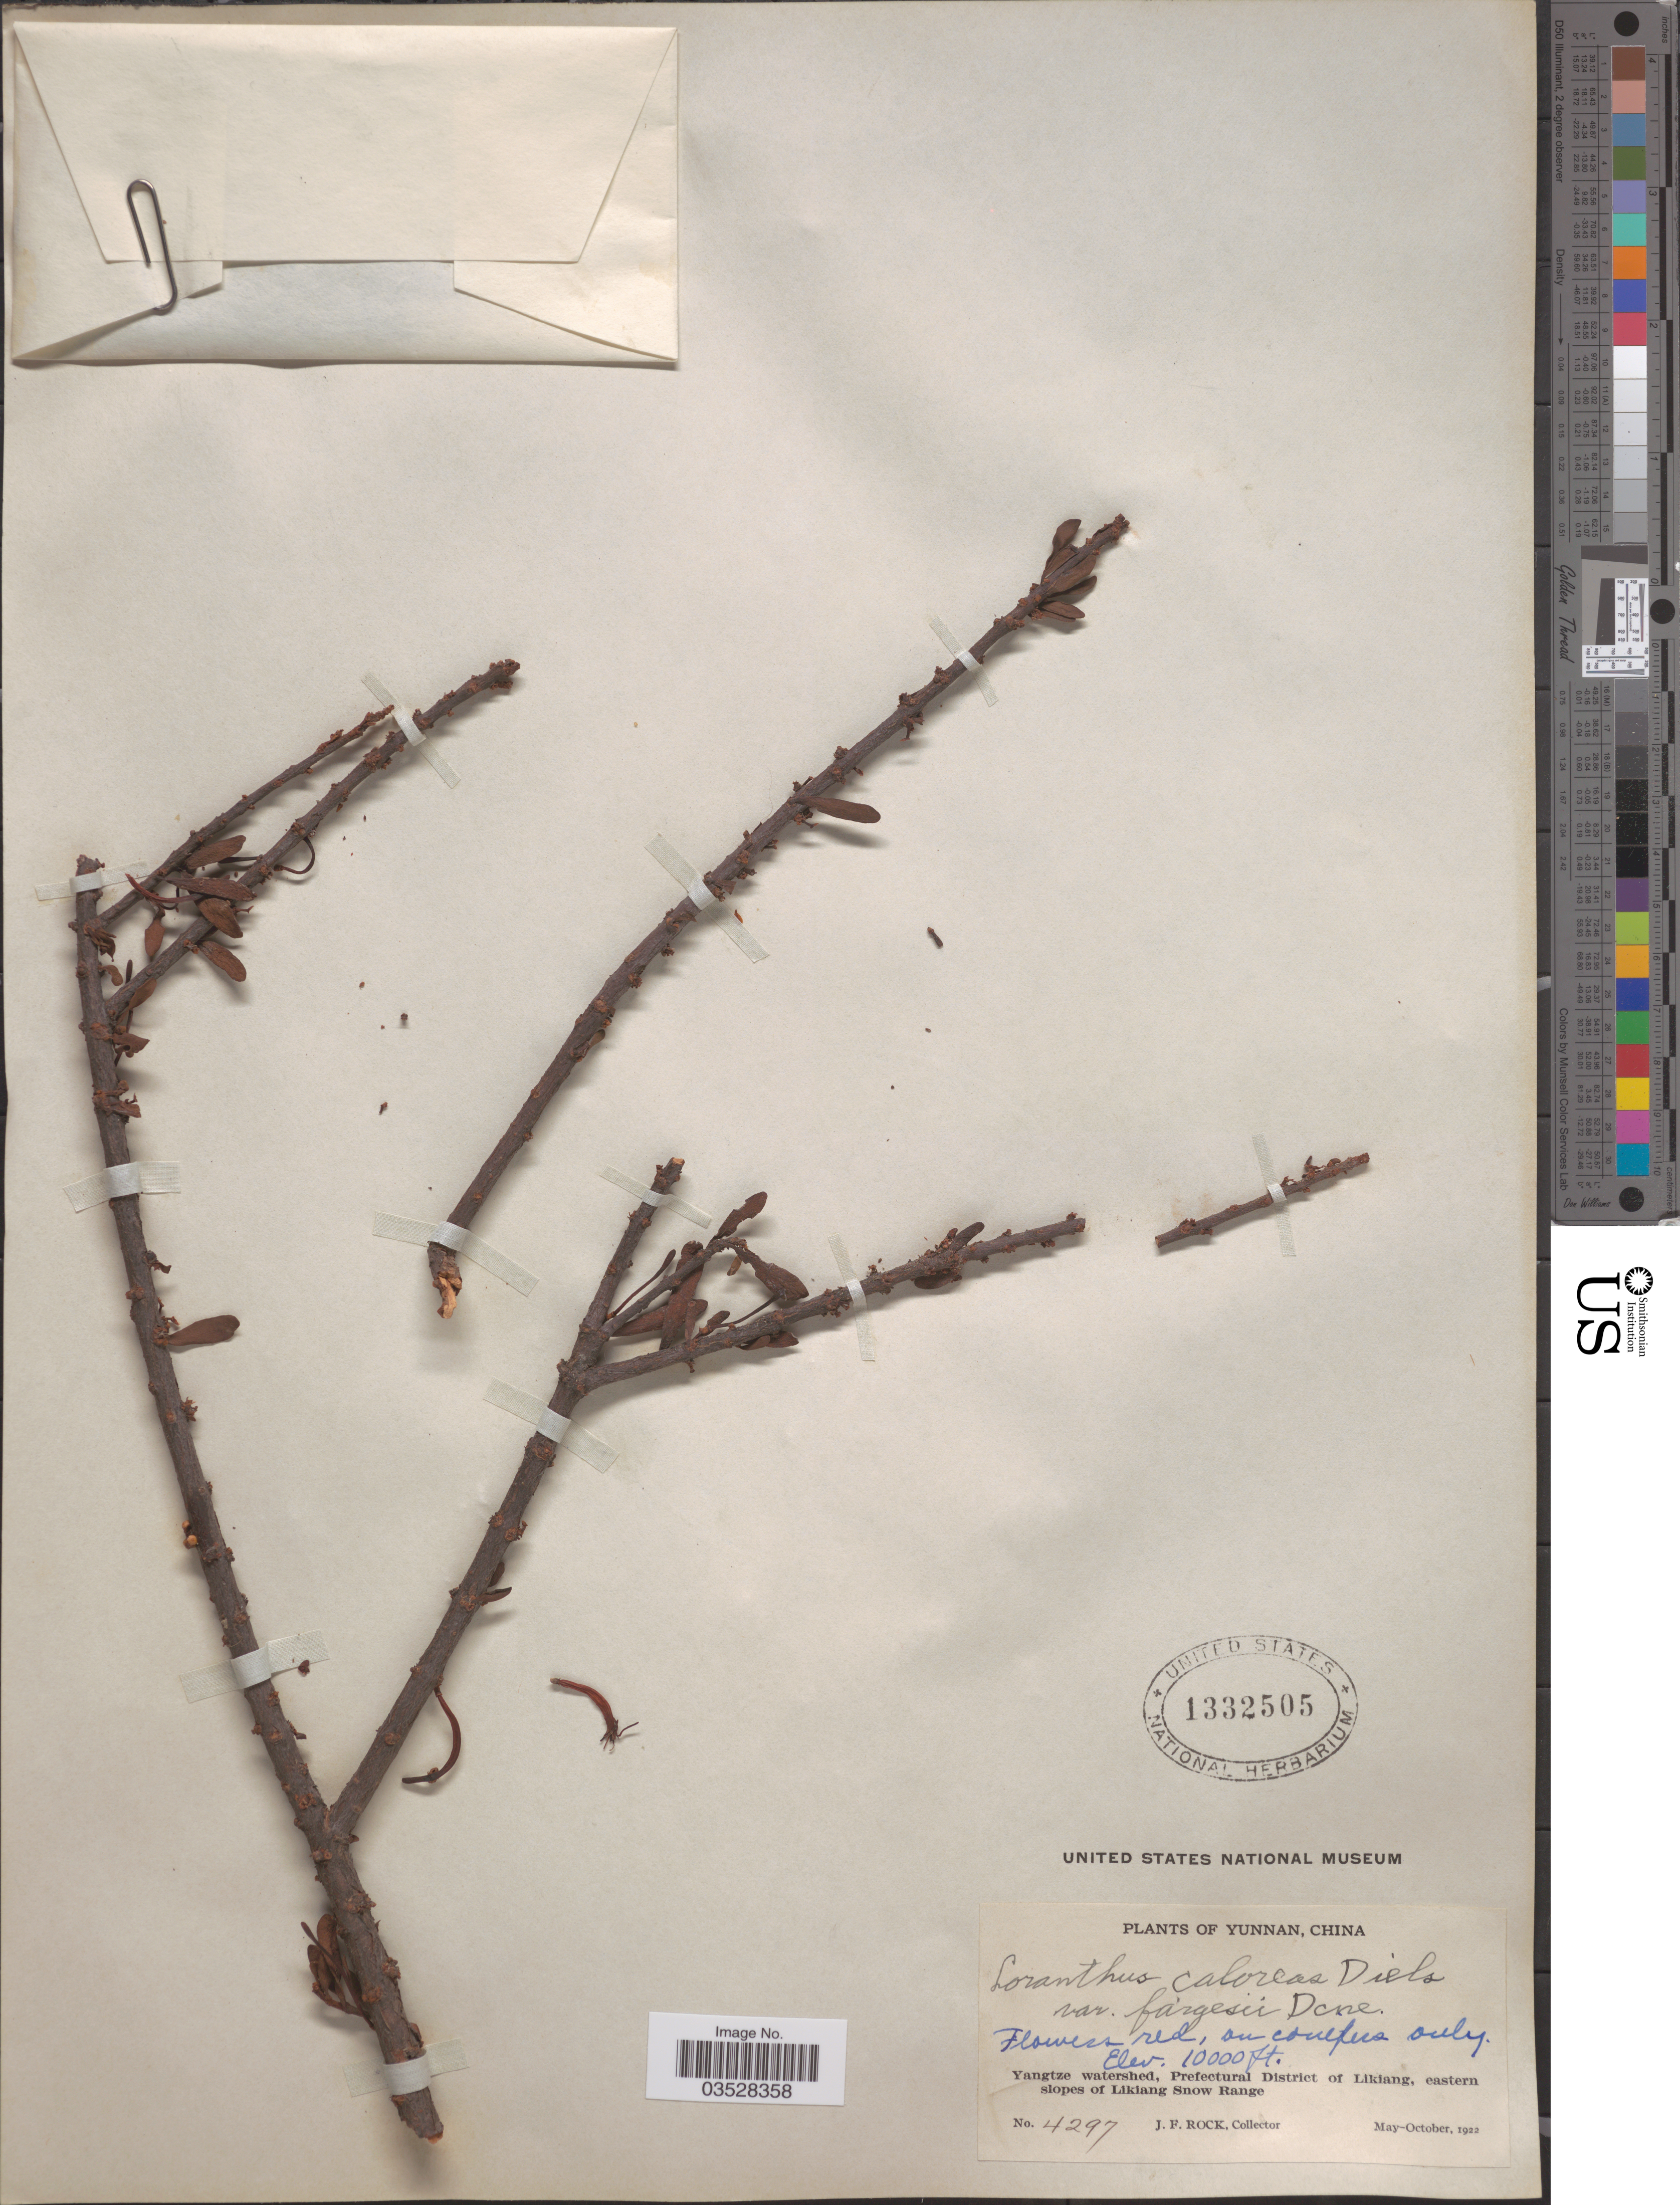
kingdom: Plantae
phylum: Tracheophyta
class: Magnoliopsida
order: Santalales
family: Loranthaceae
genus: Loranthus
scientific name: Loranthus caloreas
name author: Diels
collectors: J. Rock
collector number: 4297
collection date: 1922-05/1922-10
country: China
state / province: Yunnan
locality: Yangtze watershed, Prefectural District of Likiang, eastern slopes of Likiang Snow Range.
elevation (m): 3048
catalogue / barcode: US 1332505